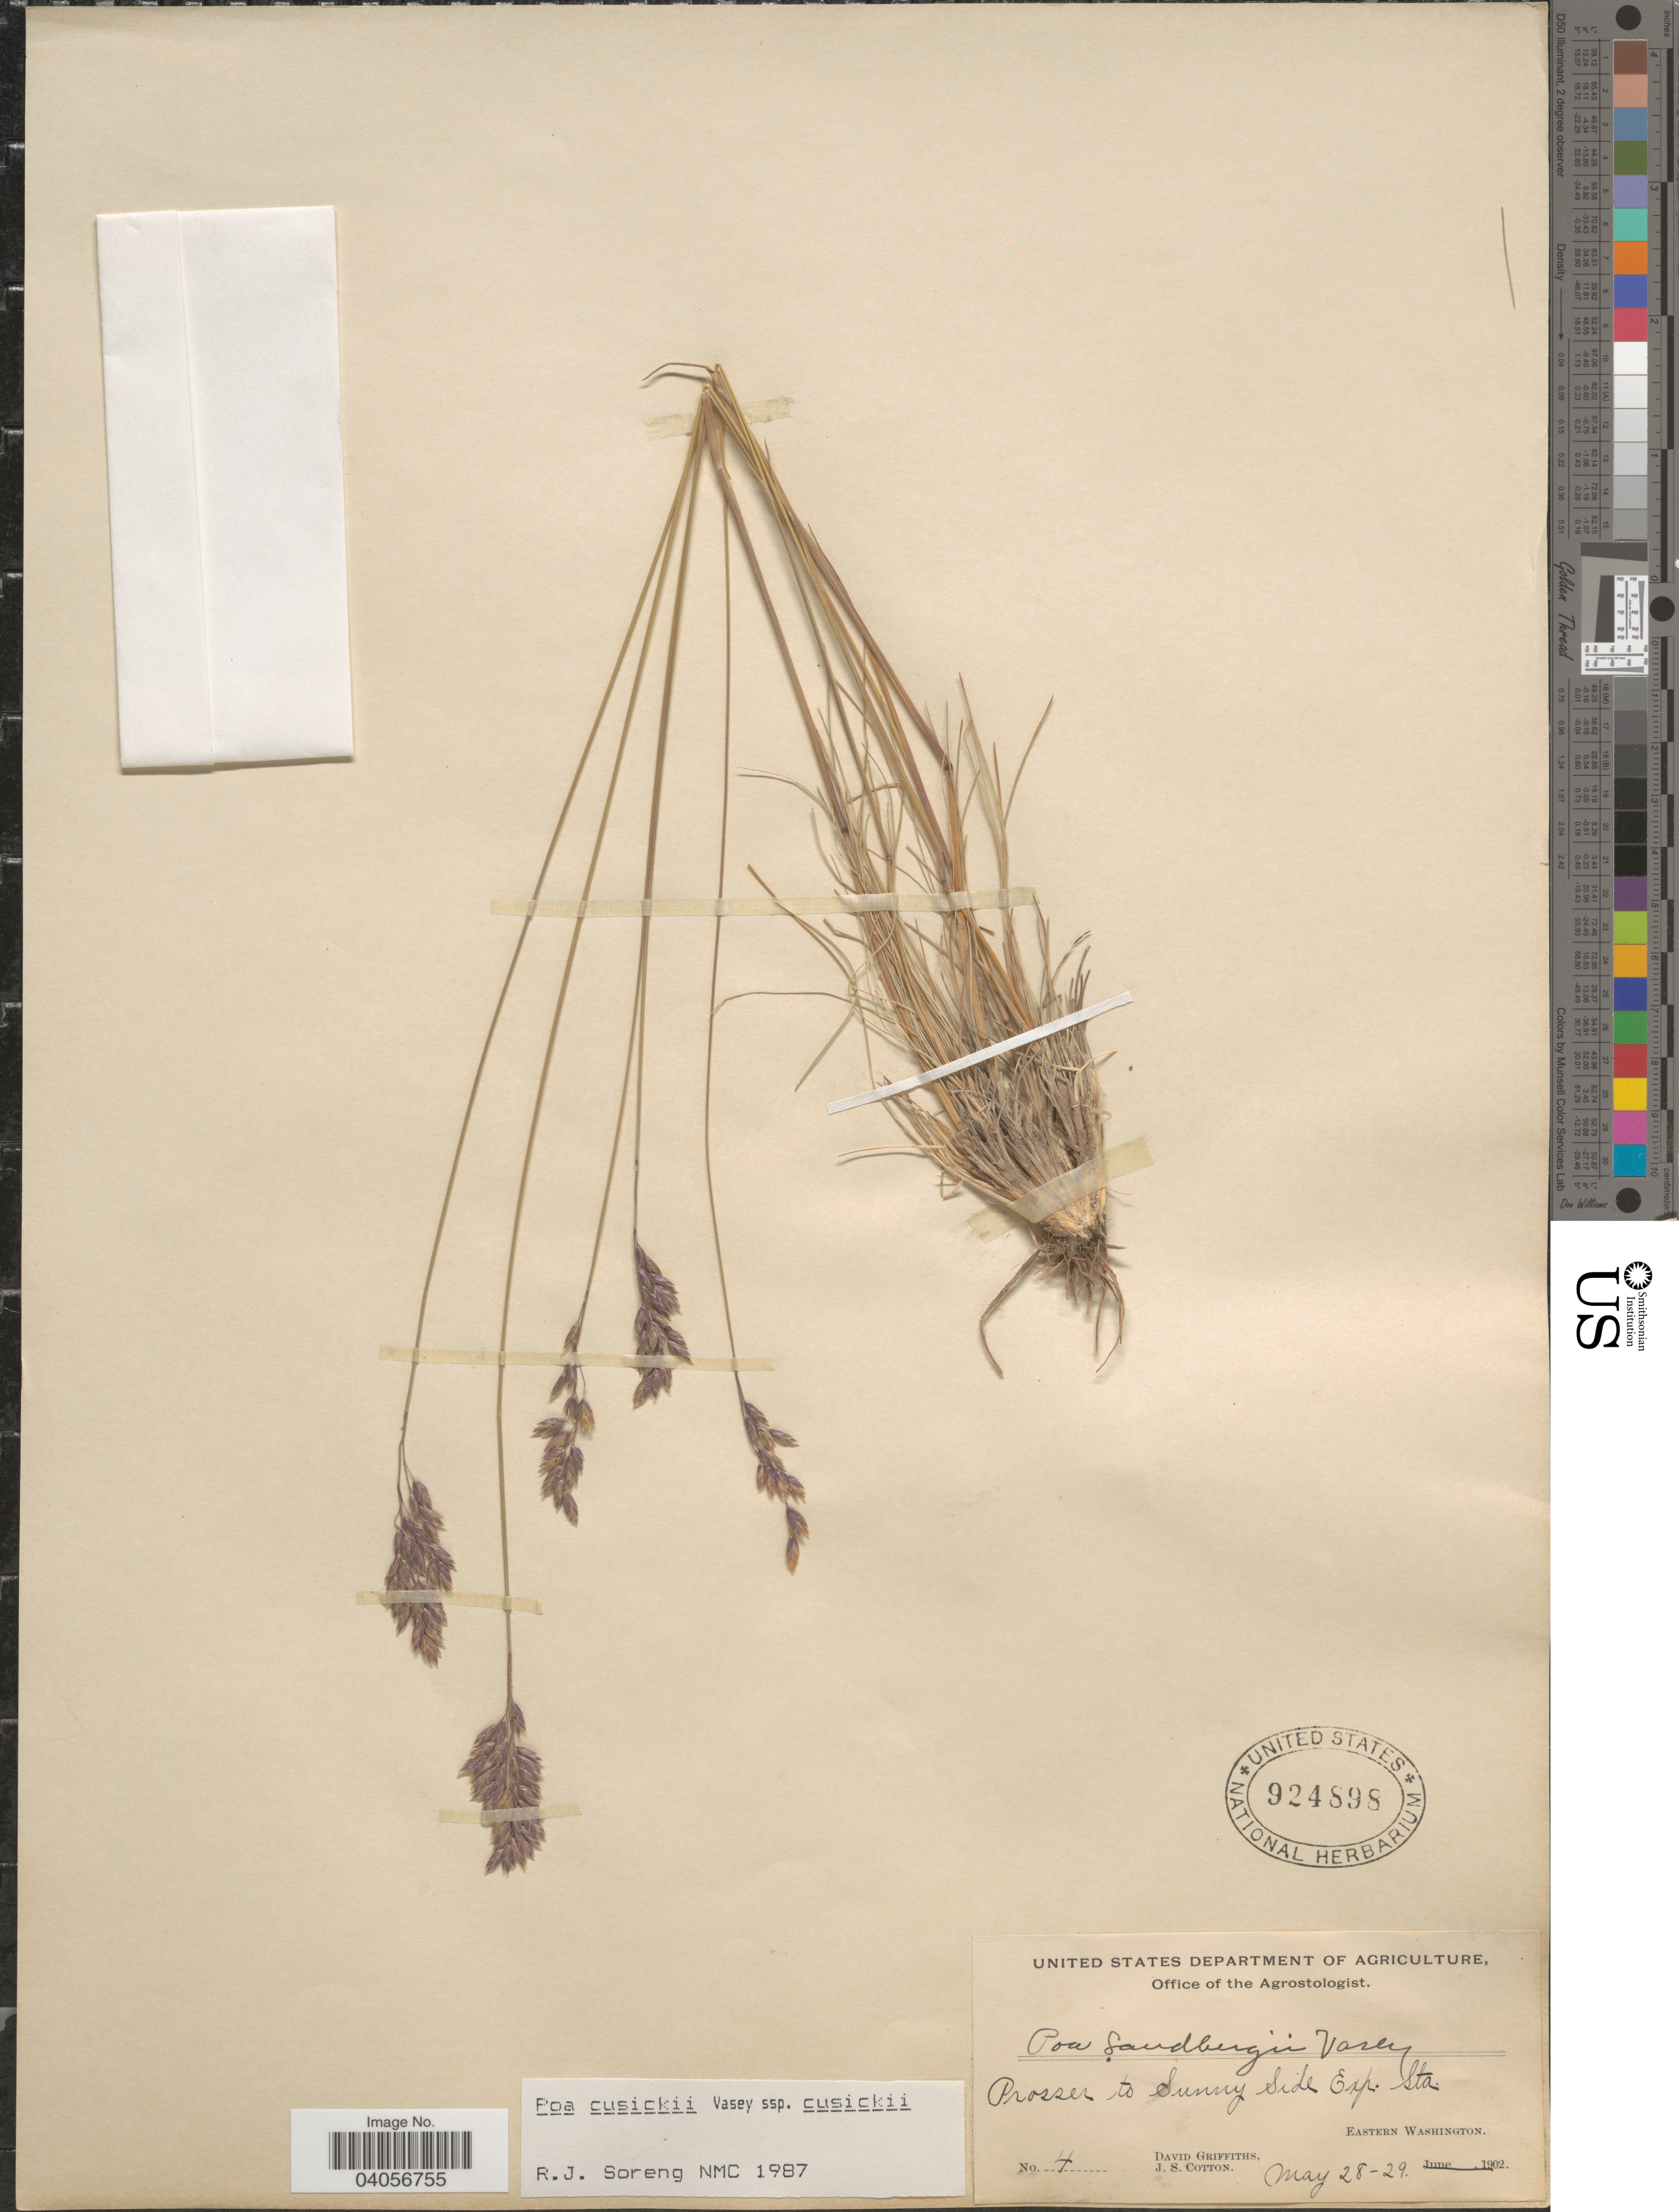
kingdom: Plantae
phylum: Tracheophyta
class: Liliopsida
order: Poales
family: Poaceae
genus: Poa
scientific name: Poa cusickii subsp. cusickii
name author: Vasey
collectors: D. Griffiths & J. S. Cotton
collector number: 4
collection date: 1902-05-28/1902-05-29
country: United States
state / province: Washington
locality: Prosser to Sunny Side Exp. Sta. Eastern Washington.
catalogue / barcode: US 924898